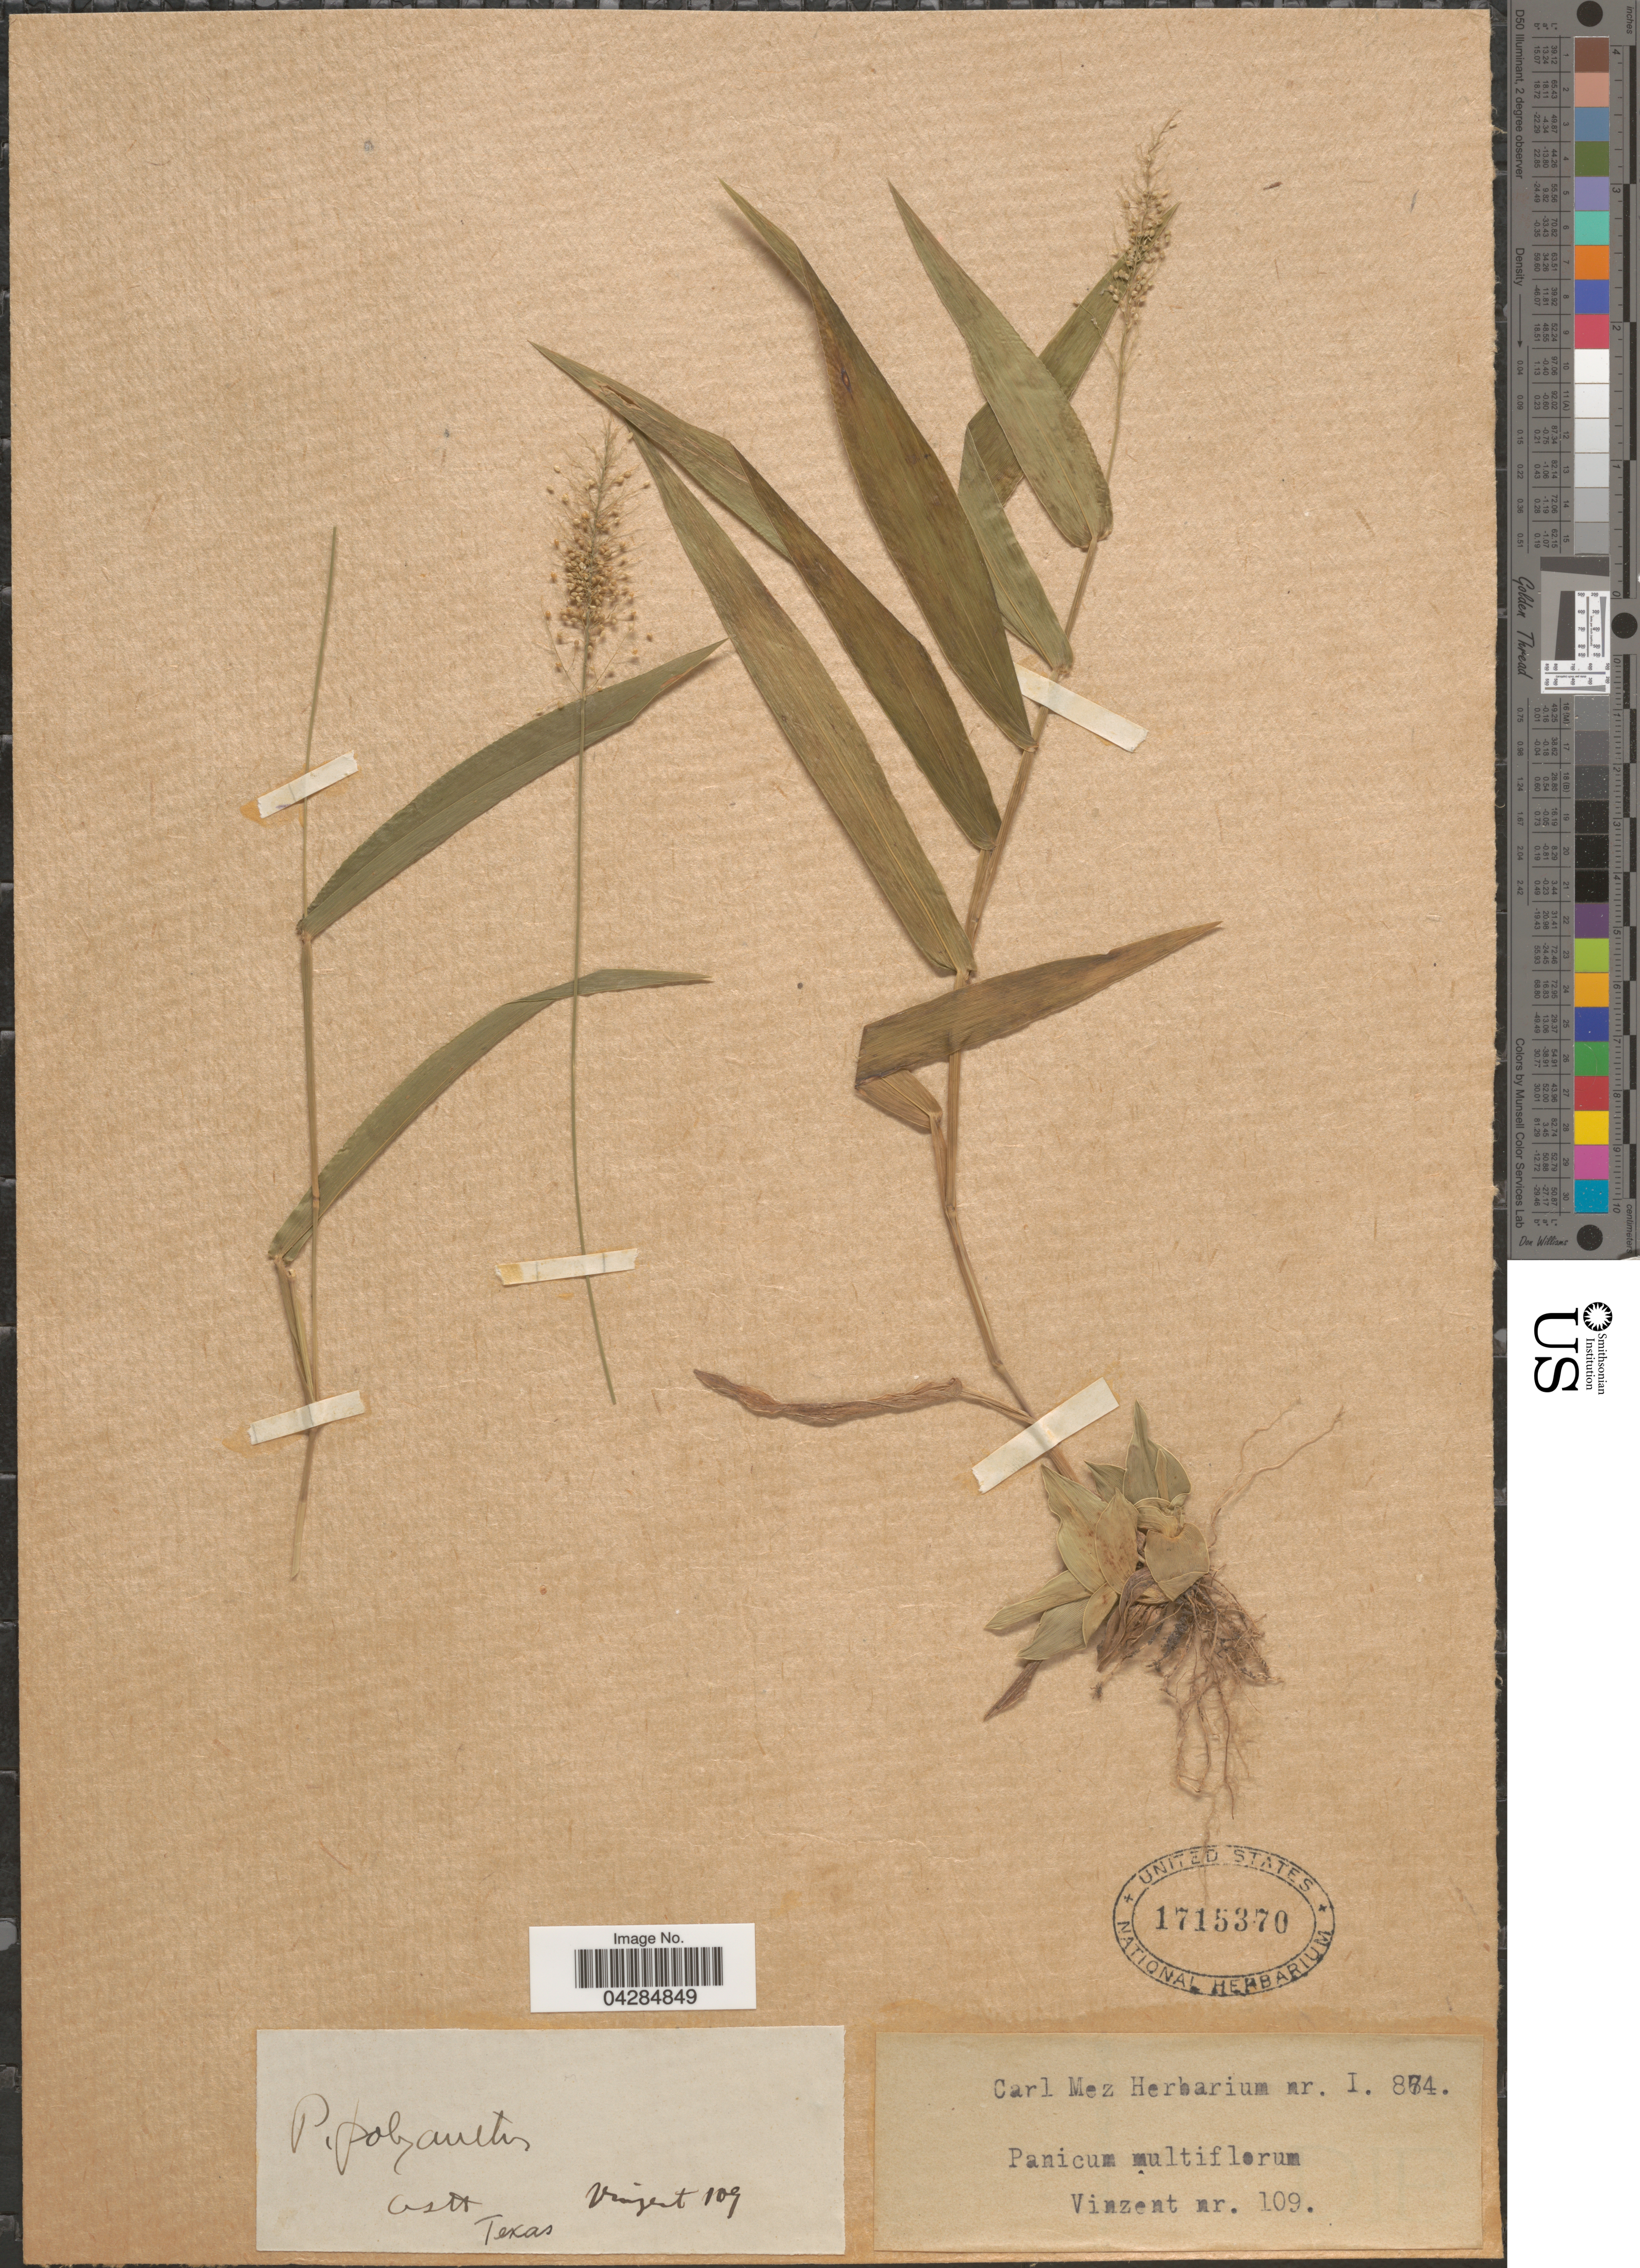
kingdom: Plantae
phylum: Tracheophyta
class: Liliopsida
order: Poales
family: Poaceae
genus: Dichanthelium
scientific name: Dichanthelium polyanthes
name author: (Schult.) Mohlenbr.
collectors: -. Vinzent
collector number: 109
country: United States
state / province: Texas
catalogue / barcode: US 1715370